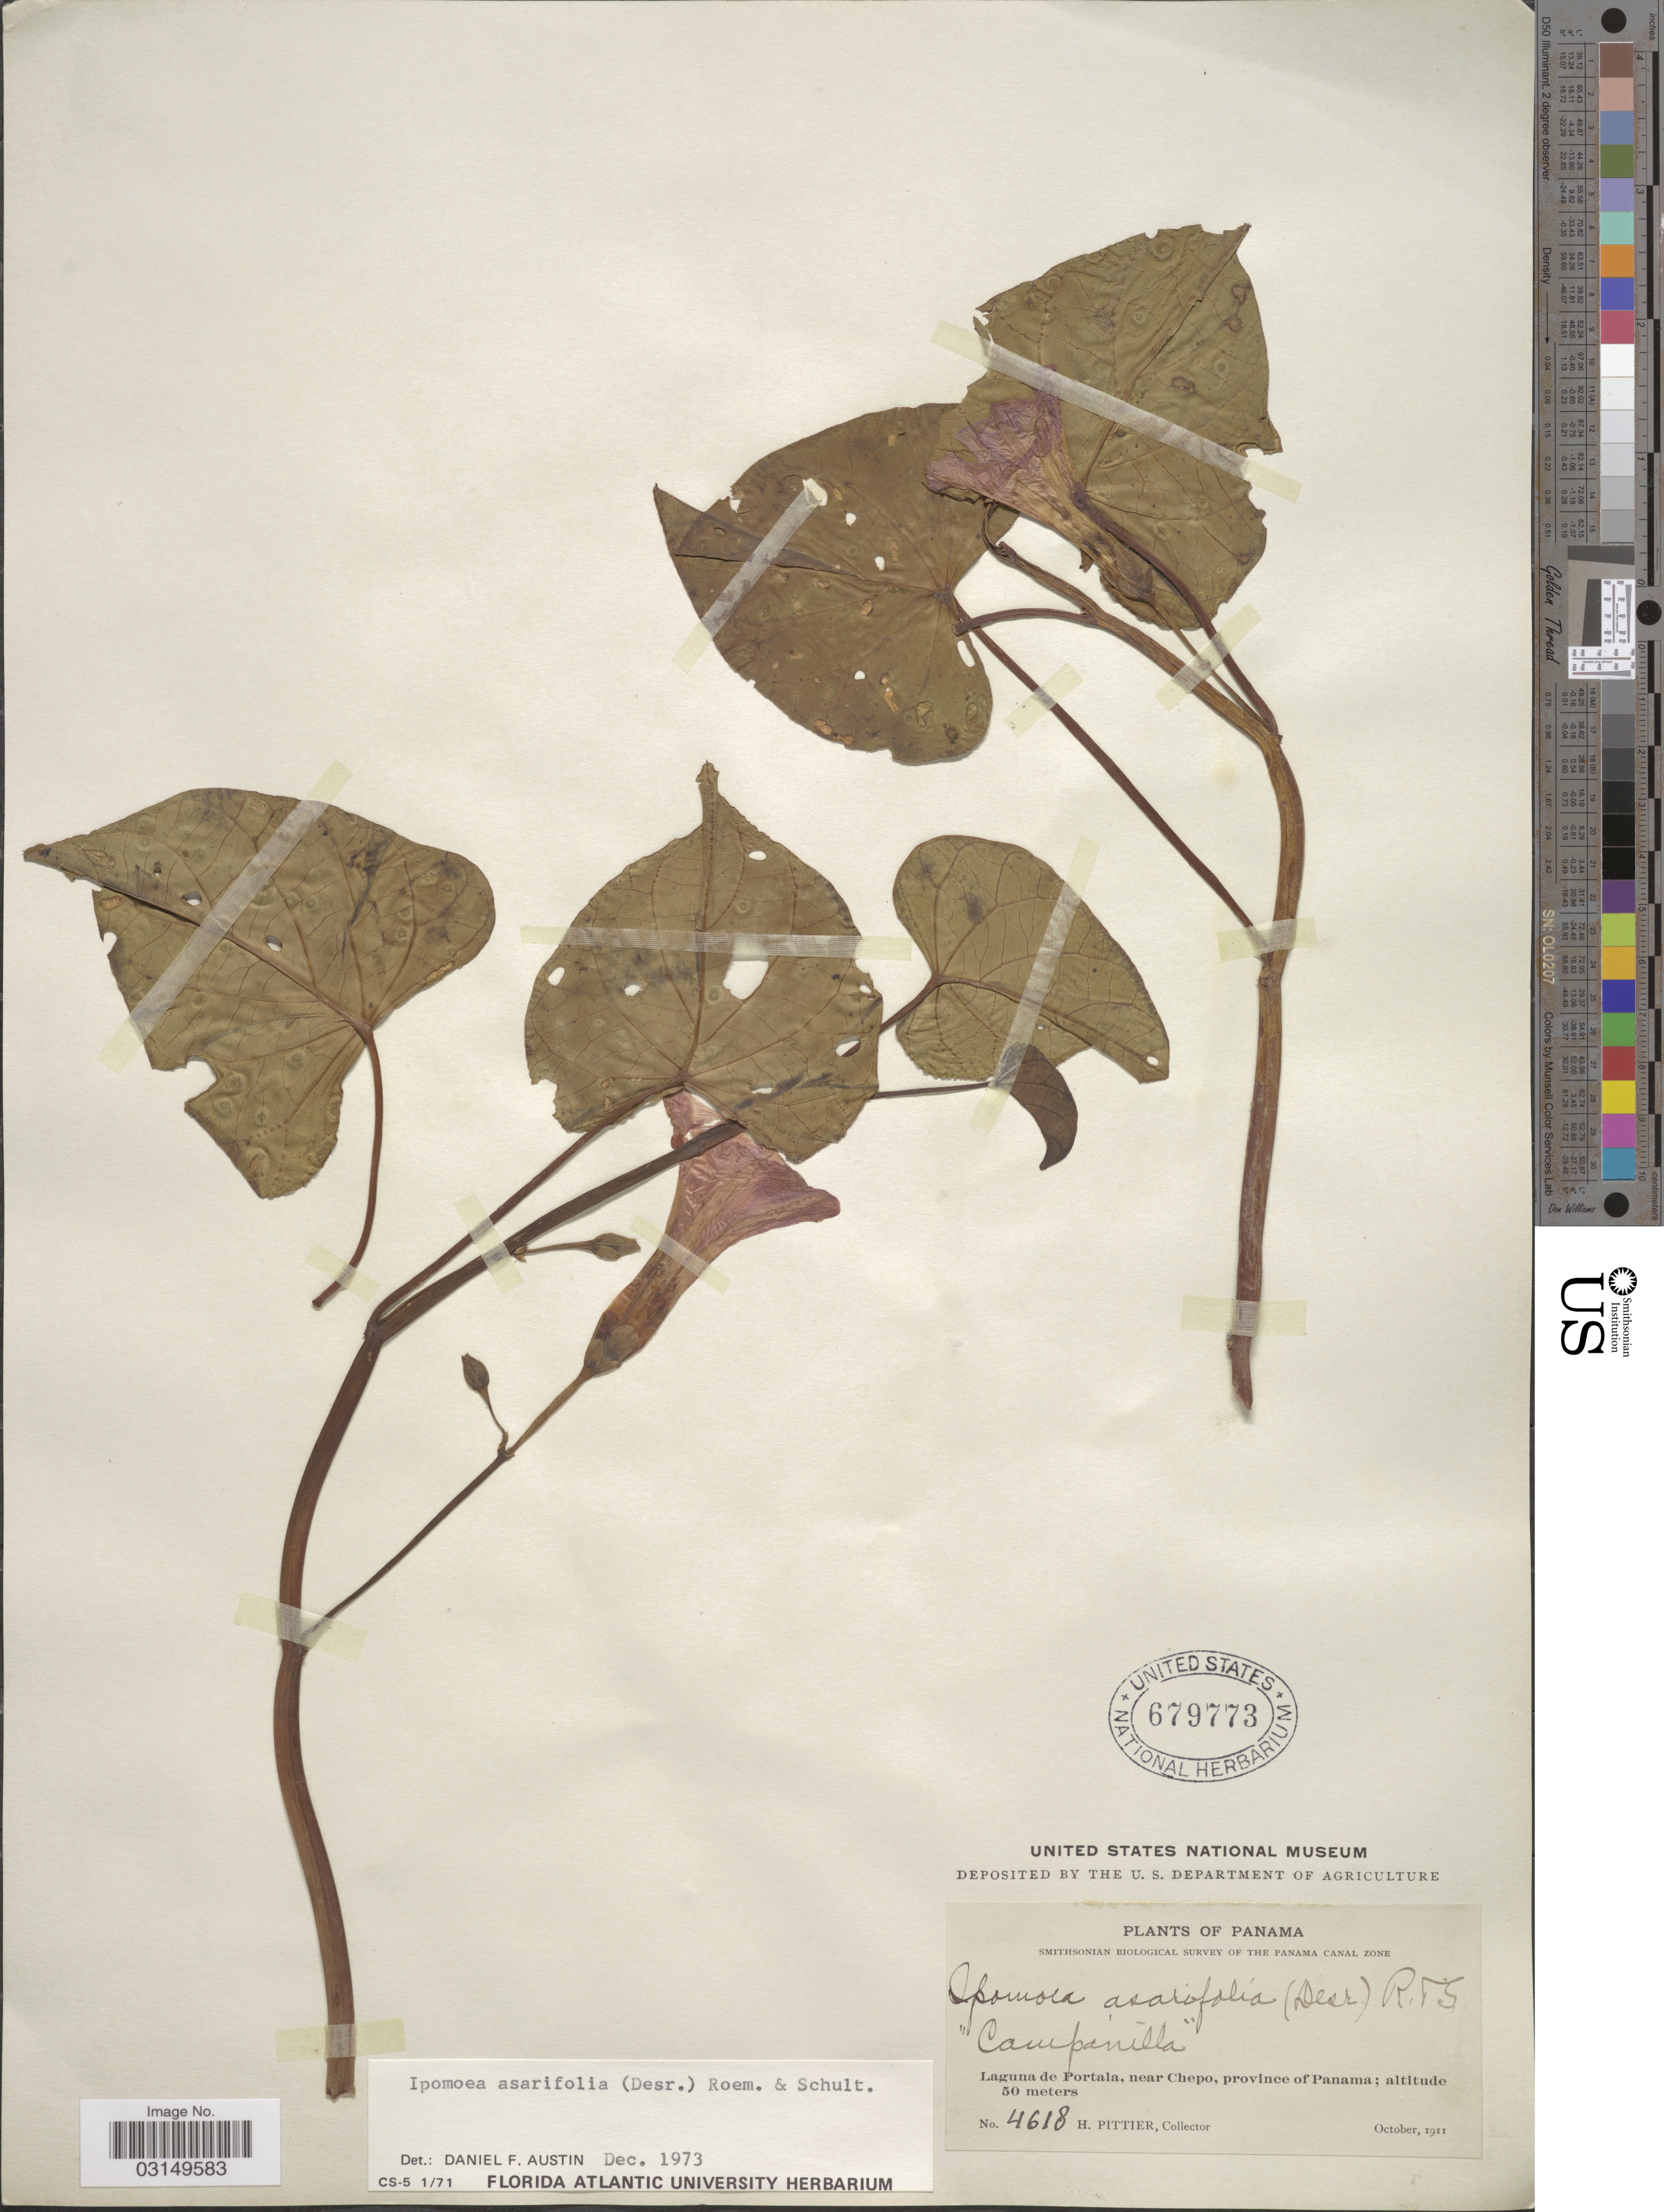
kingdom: Plantae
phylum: Tracheophyta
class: Magnoliopsida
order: Solanales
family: Convolvulaceae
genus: Ipomoea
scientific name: Ipomoea asarifolia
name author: (Desr.) Roem. & Schult.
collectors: H. F. Pittier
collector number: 4618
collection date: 1911-10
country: Panama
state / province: Panamá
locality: Laguna de Portala, near Chepo.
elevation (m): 50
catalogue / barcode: US 679773